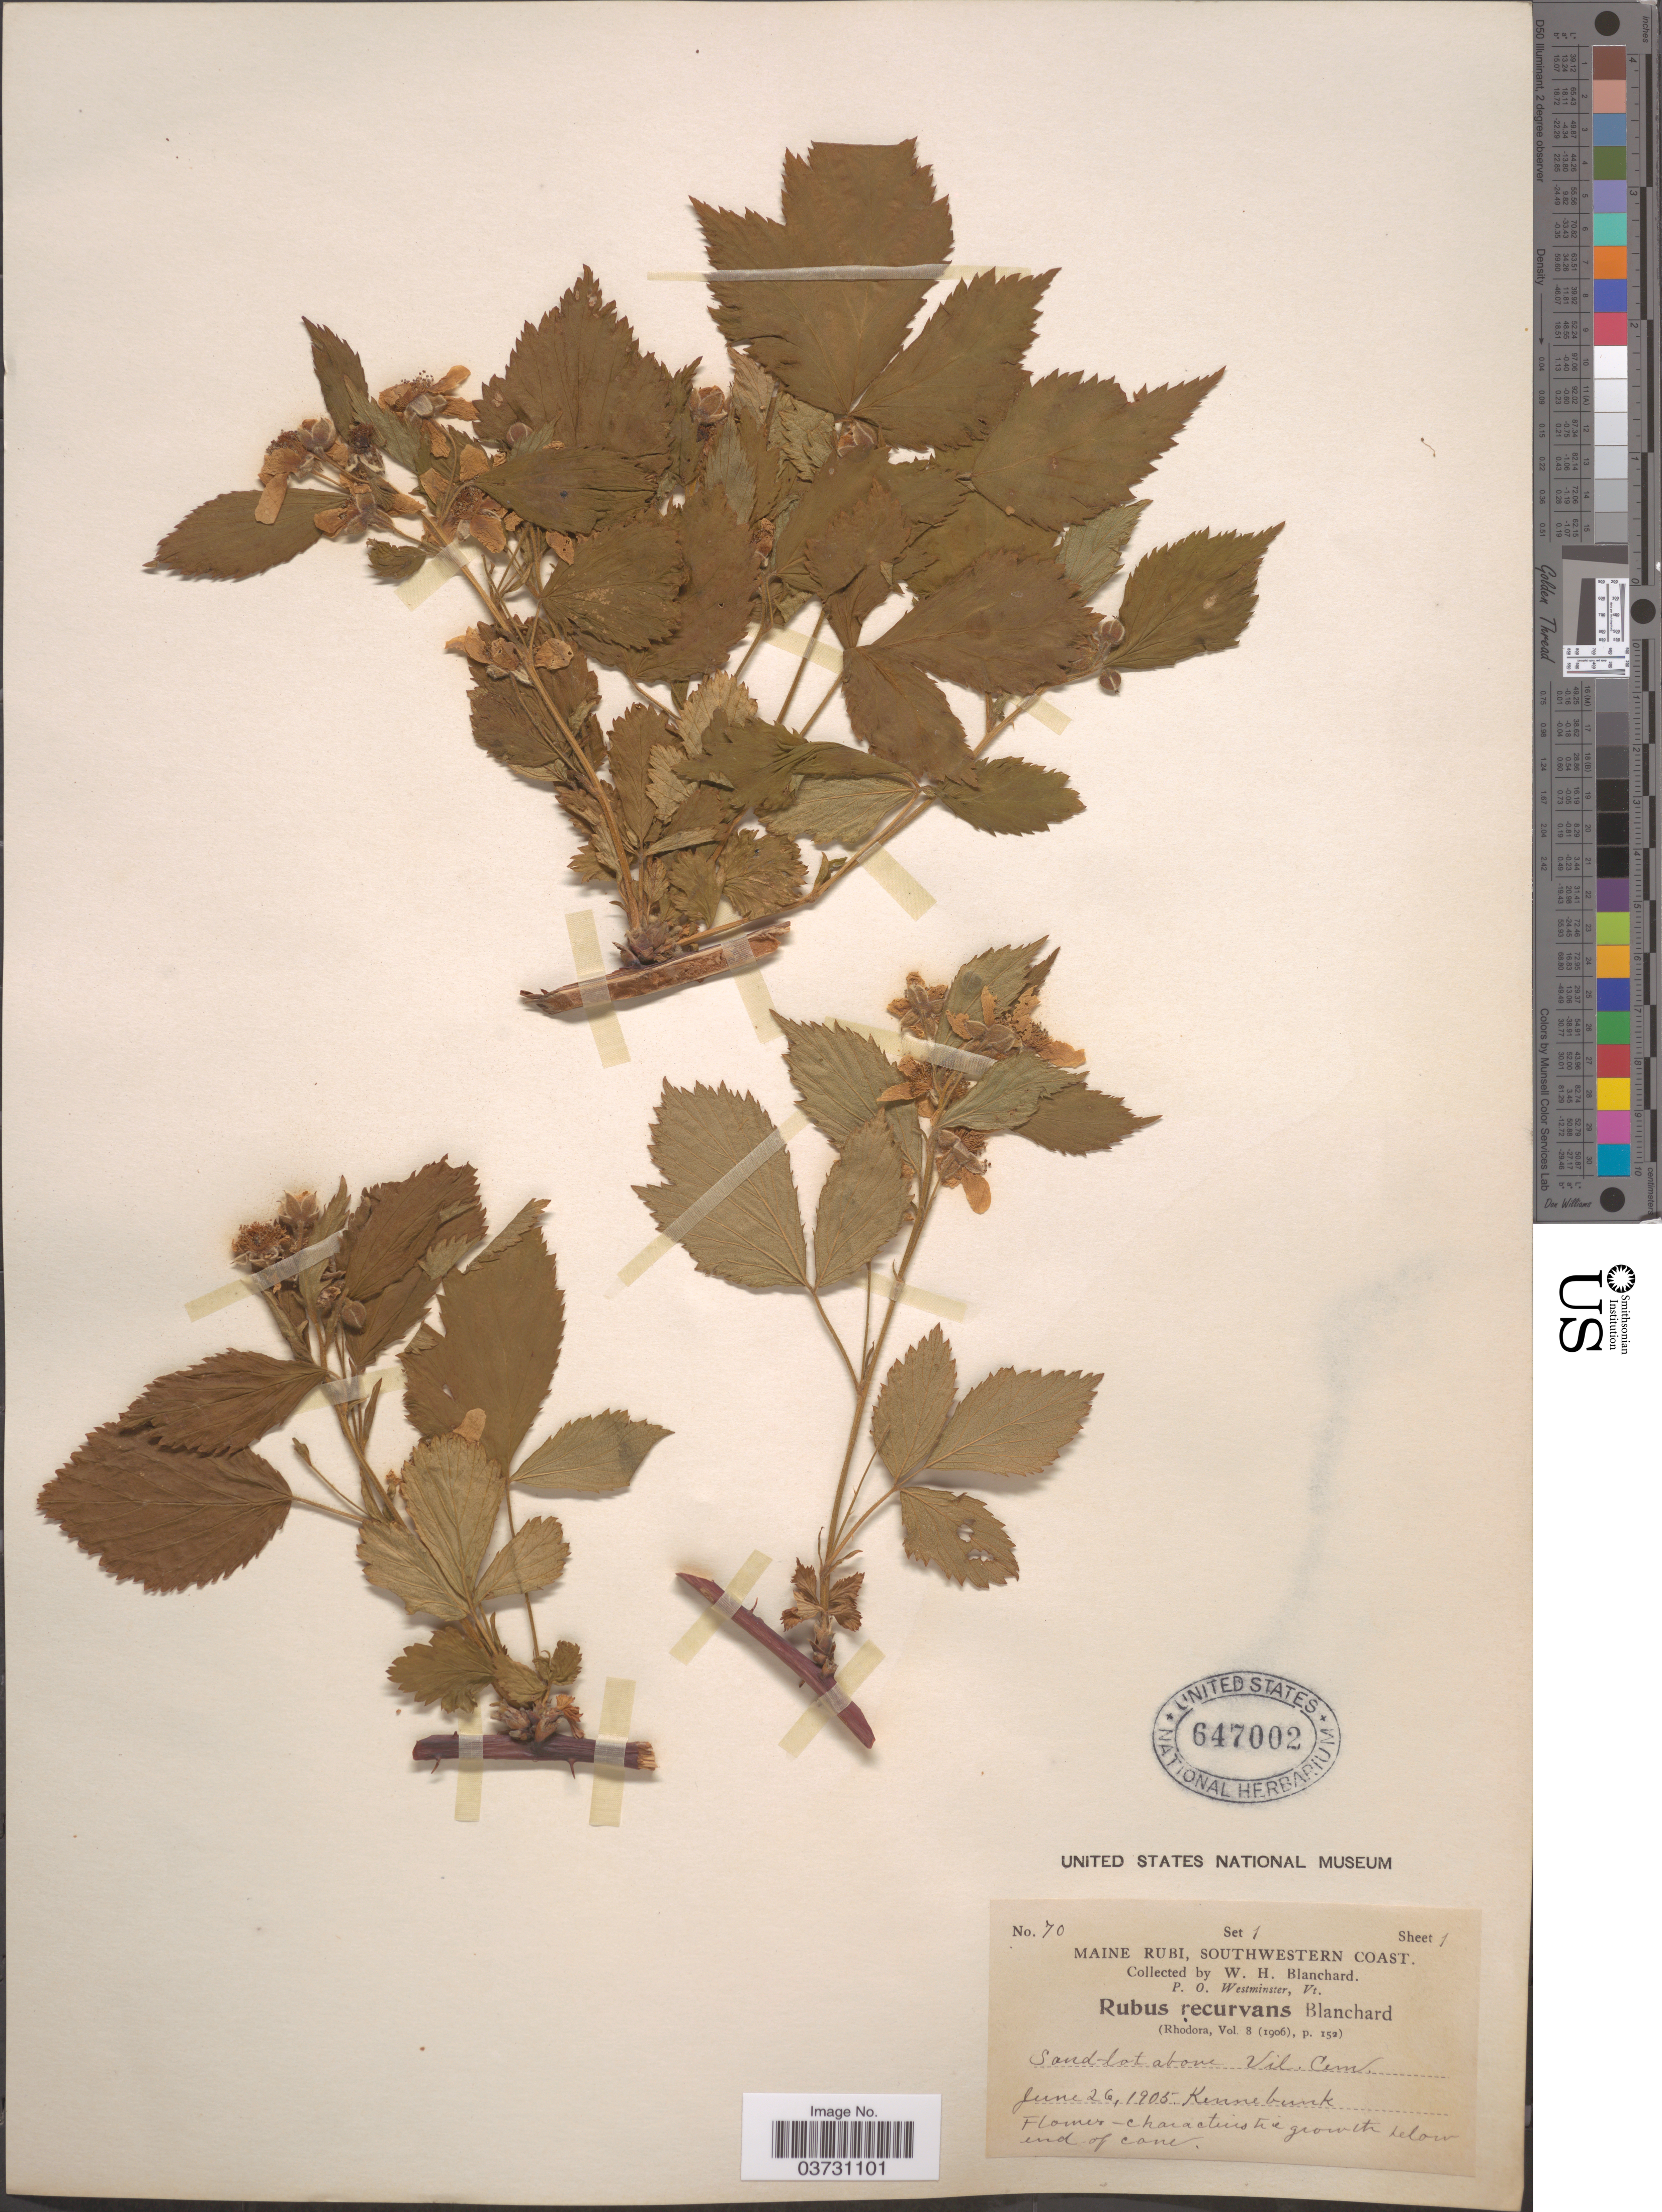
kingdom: Plantae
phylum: Tracheophyta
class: Magnoliopsida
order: Rosales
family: Rosaceae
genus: Rubus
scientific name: Rubus recurvans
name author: Blanch.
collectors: W. H. Blanchard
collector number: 70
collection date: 1905-06-26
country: United States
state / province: Maine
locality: Southwestern Coast. Sand-lot above Vil. Cem.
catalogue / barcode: US 647002